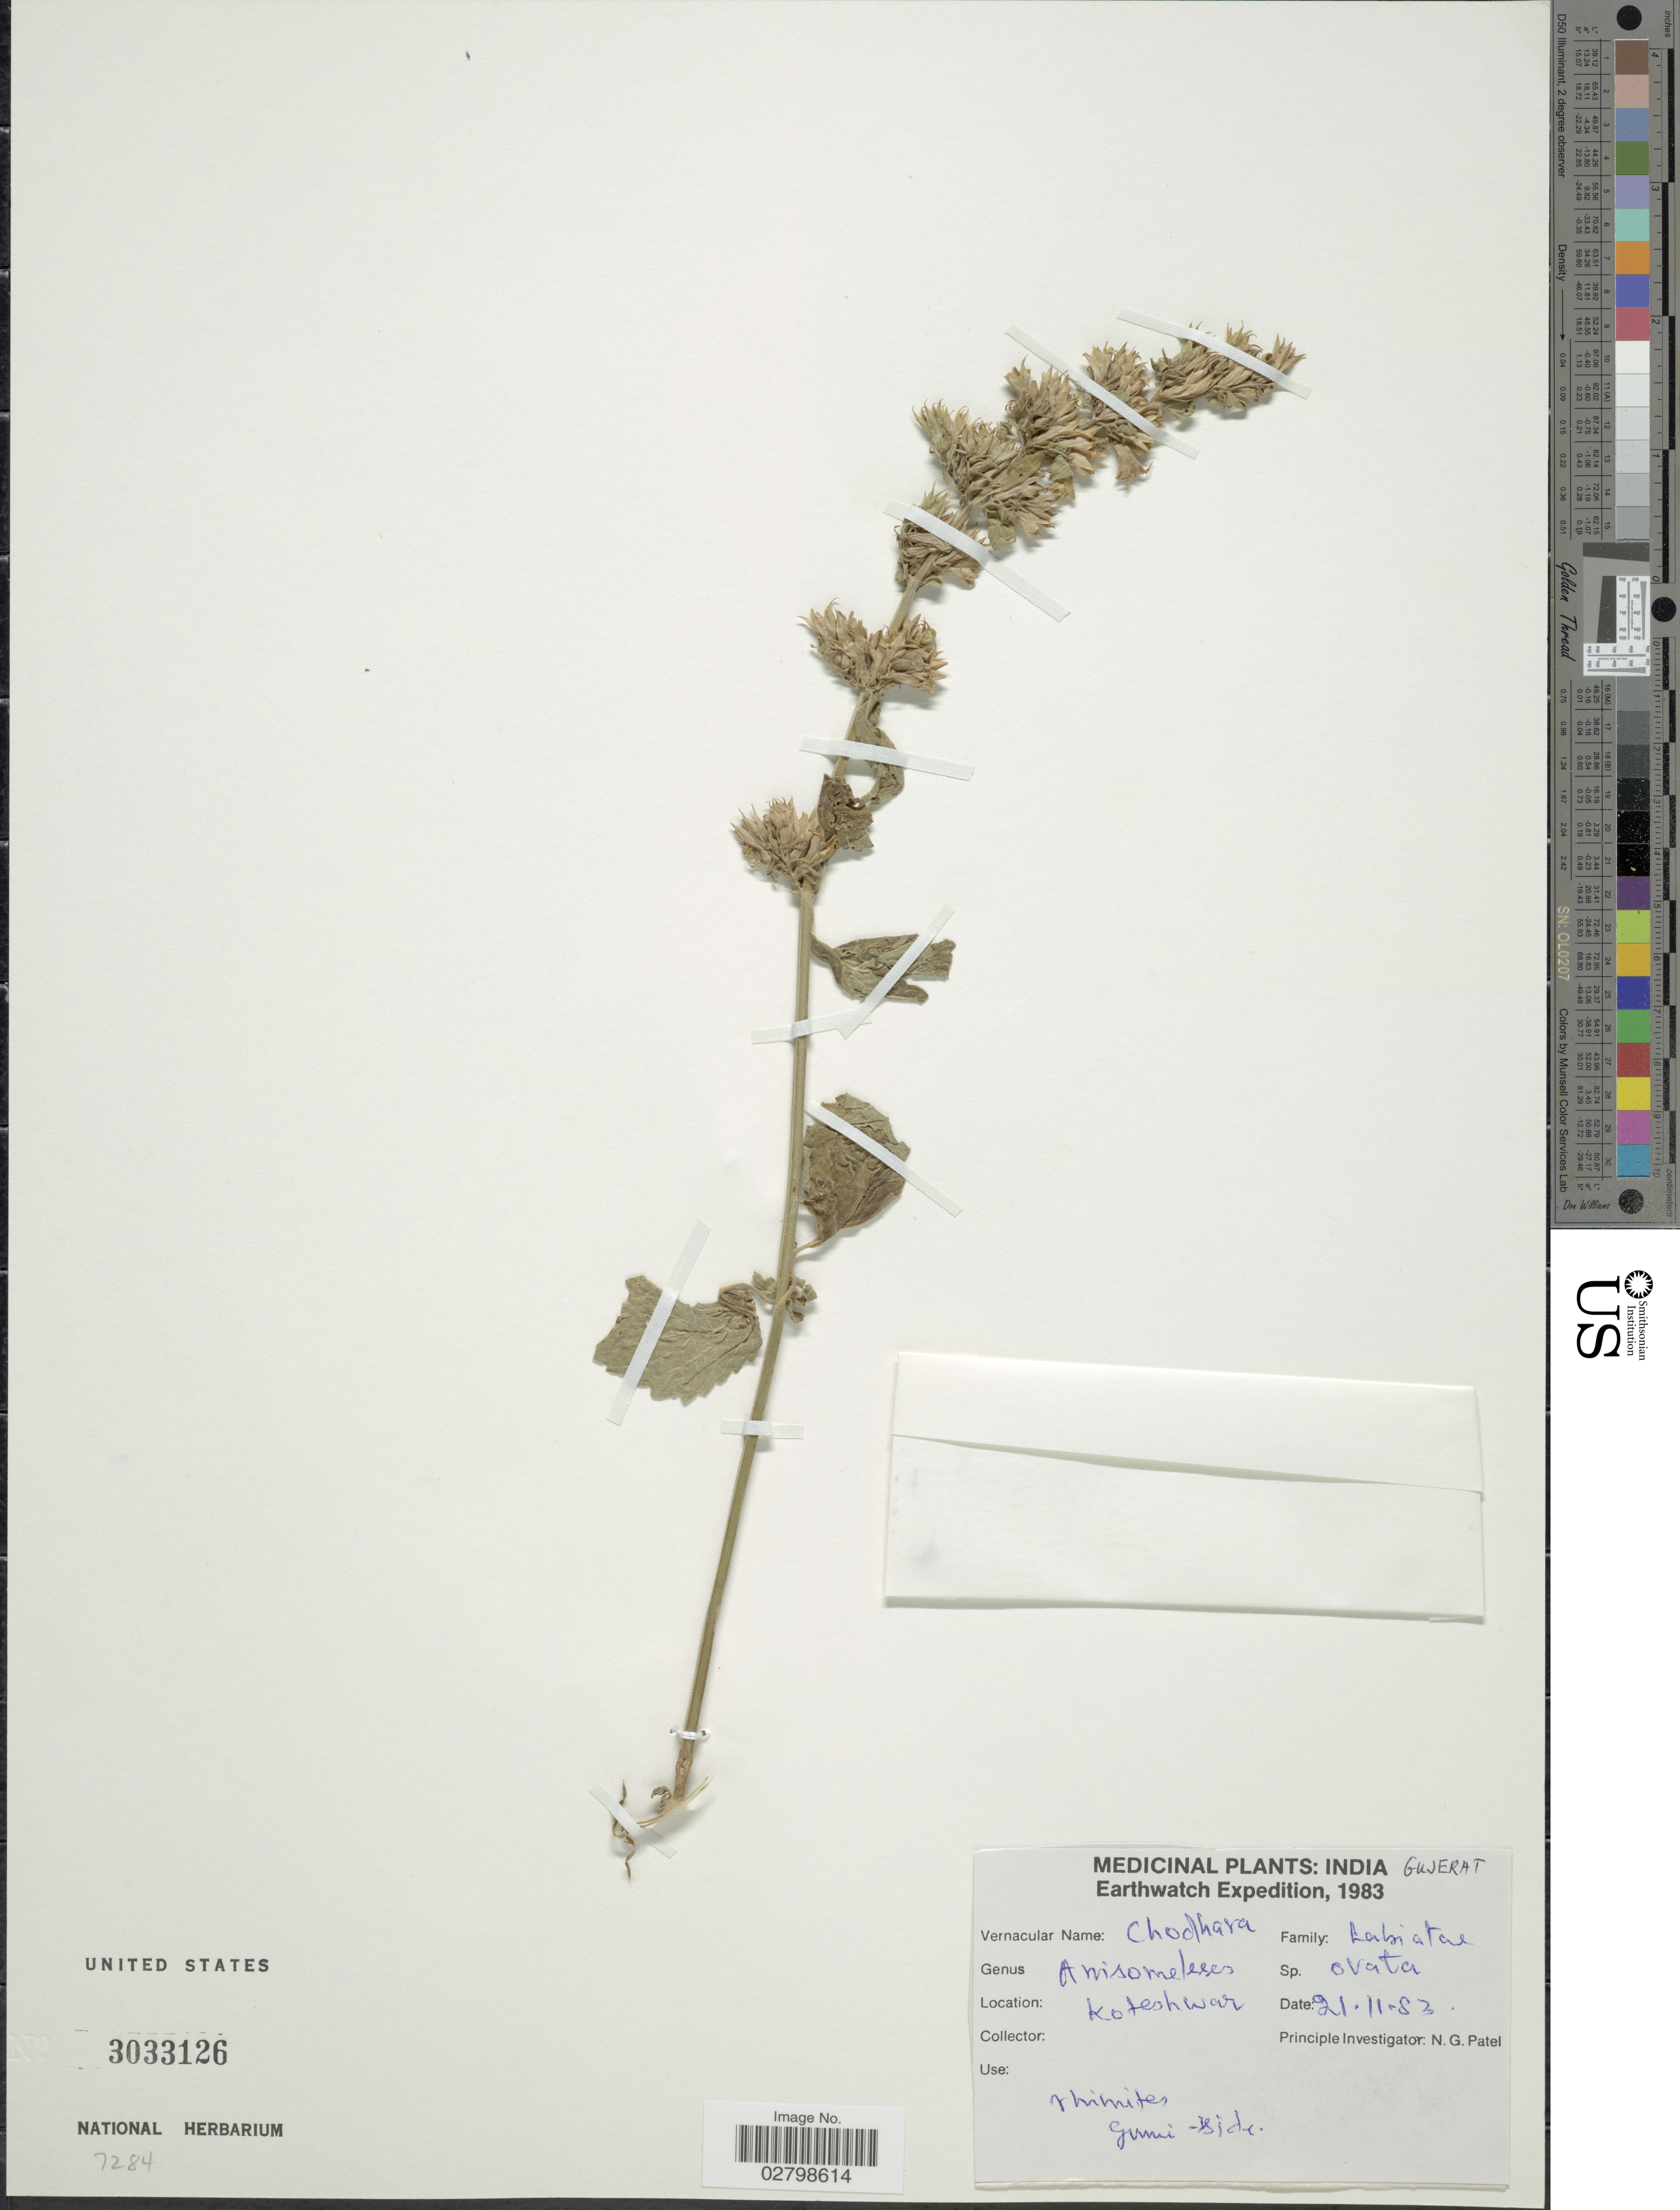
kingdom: Plantae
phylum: Tracheophyta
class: Magnoliopsida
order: Lamiales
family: Lamiaceae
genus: Anisomeles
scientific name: Anisomeles indica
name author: (L.) Kuntze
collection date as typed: Transcribed d/m/y: 21/11/83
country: India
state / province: Gujarat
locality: Gujerat. Koteshwar.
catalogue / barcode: US 3033126